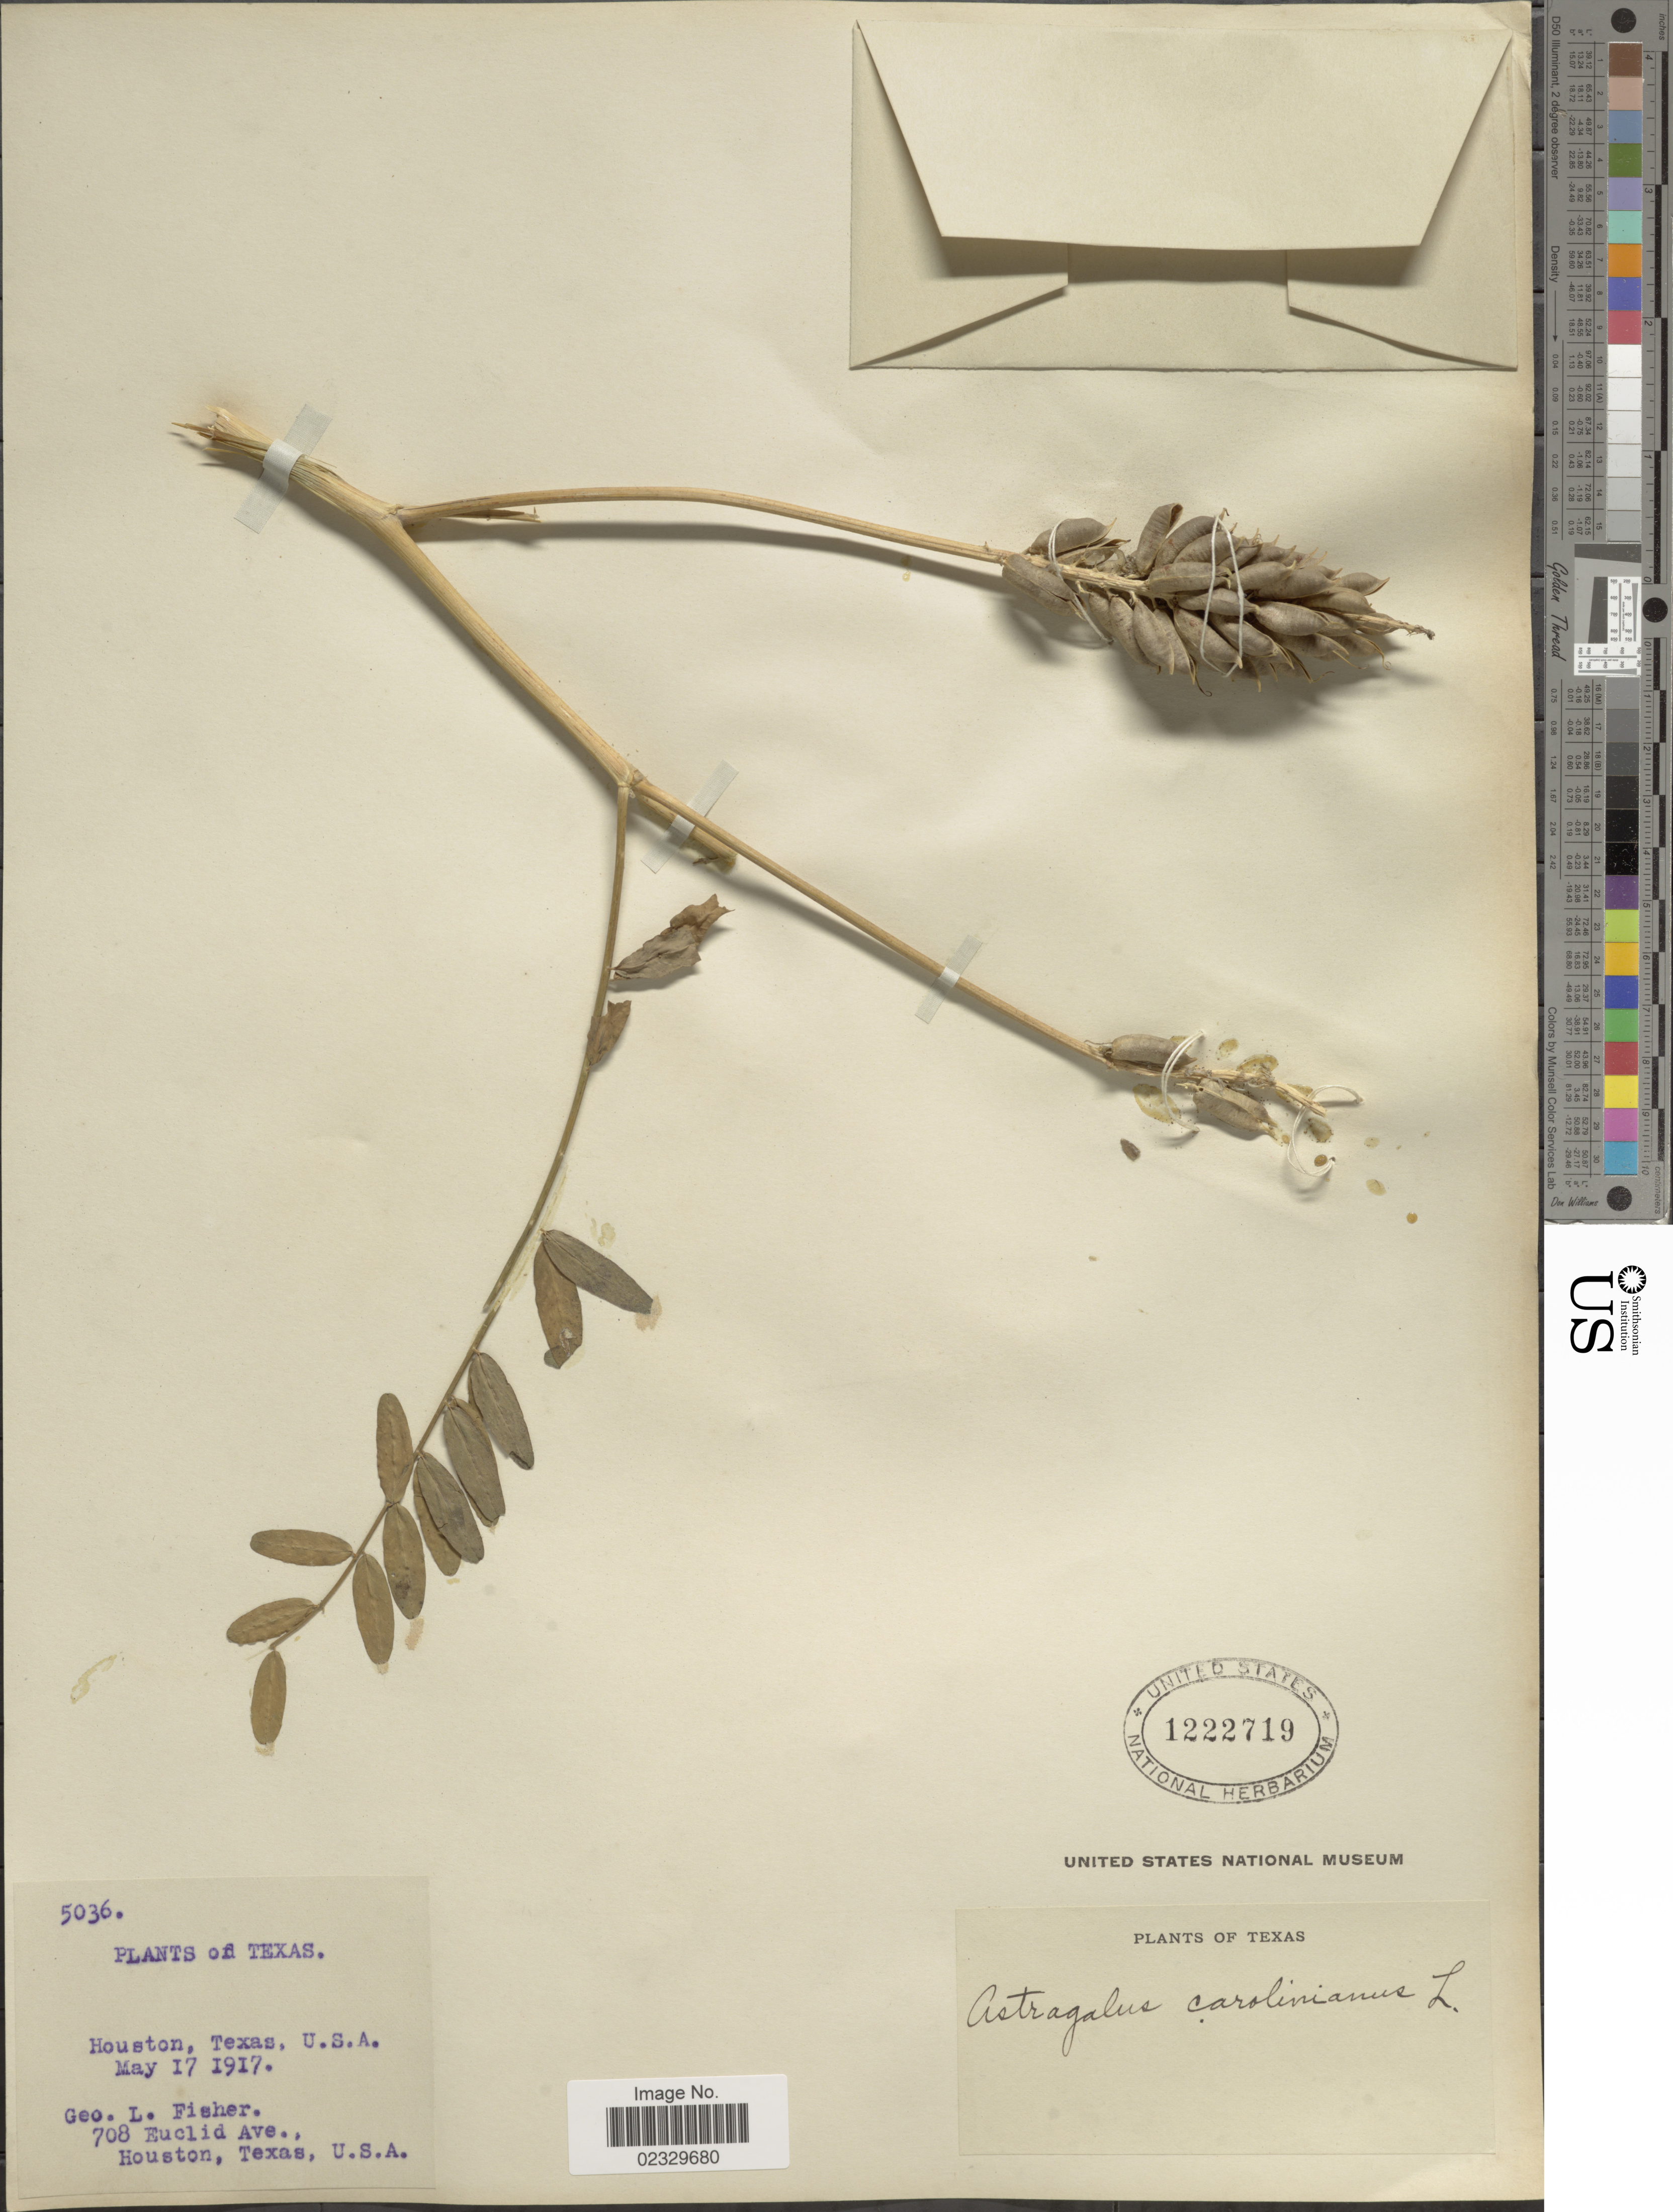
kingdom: Plantae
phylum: Tracheophyta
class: Magnoliopsida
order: Fabales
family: Fabaceae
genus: Astragalus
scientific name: Astragalus canadensis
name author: L.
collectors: G. L. Fisher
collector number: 5036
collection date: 1917-05-17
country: United States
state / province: Texas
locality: Houston, Texas, U.S.A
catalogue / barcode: US 1222719